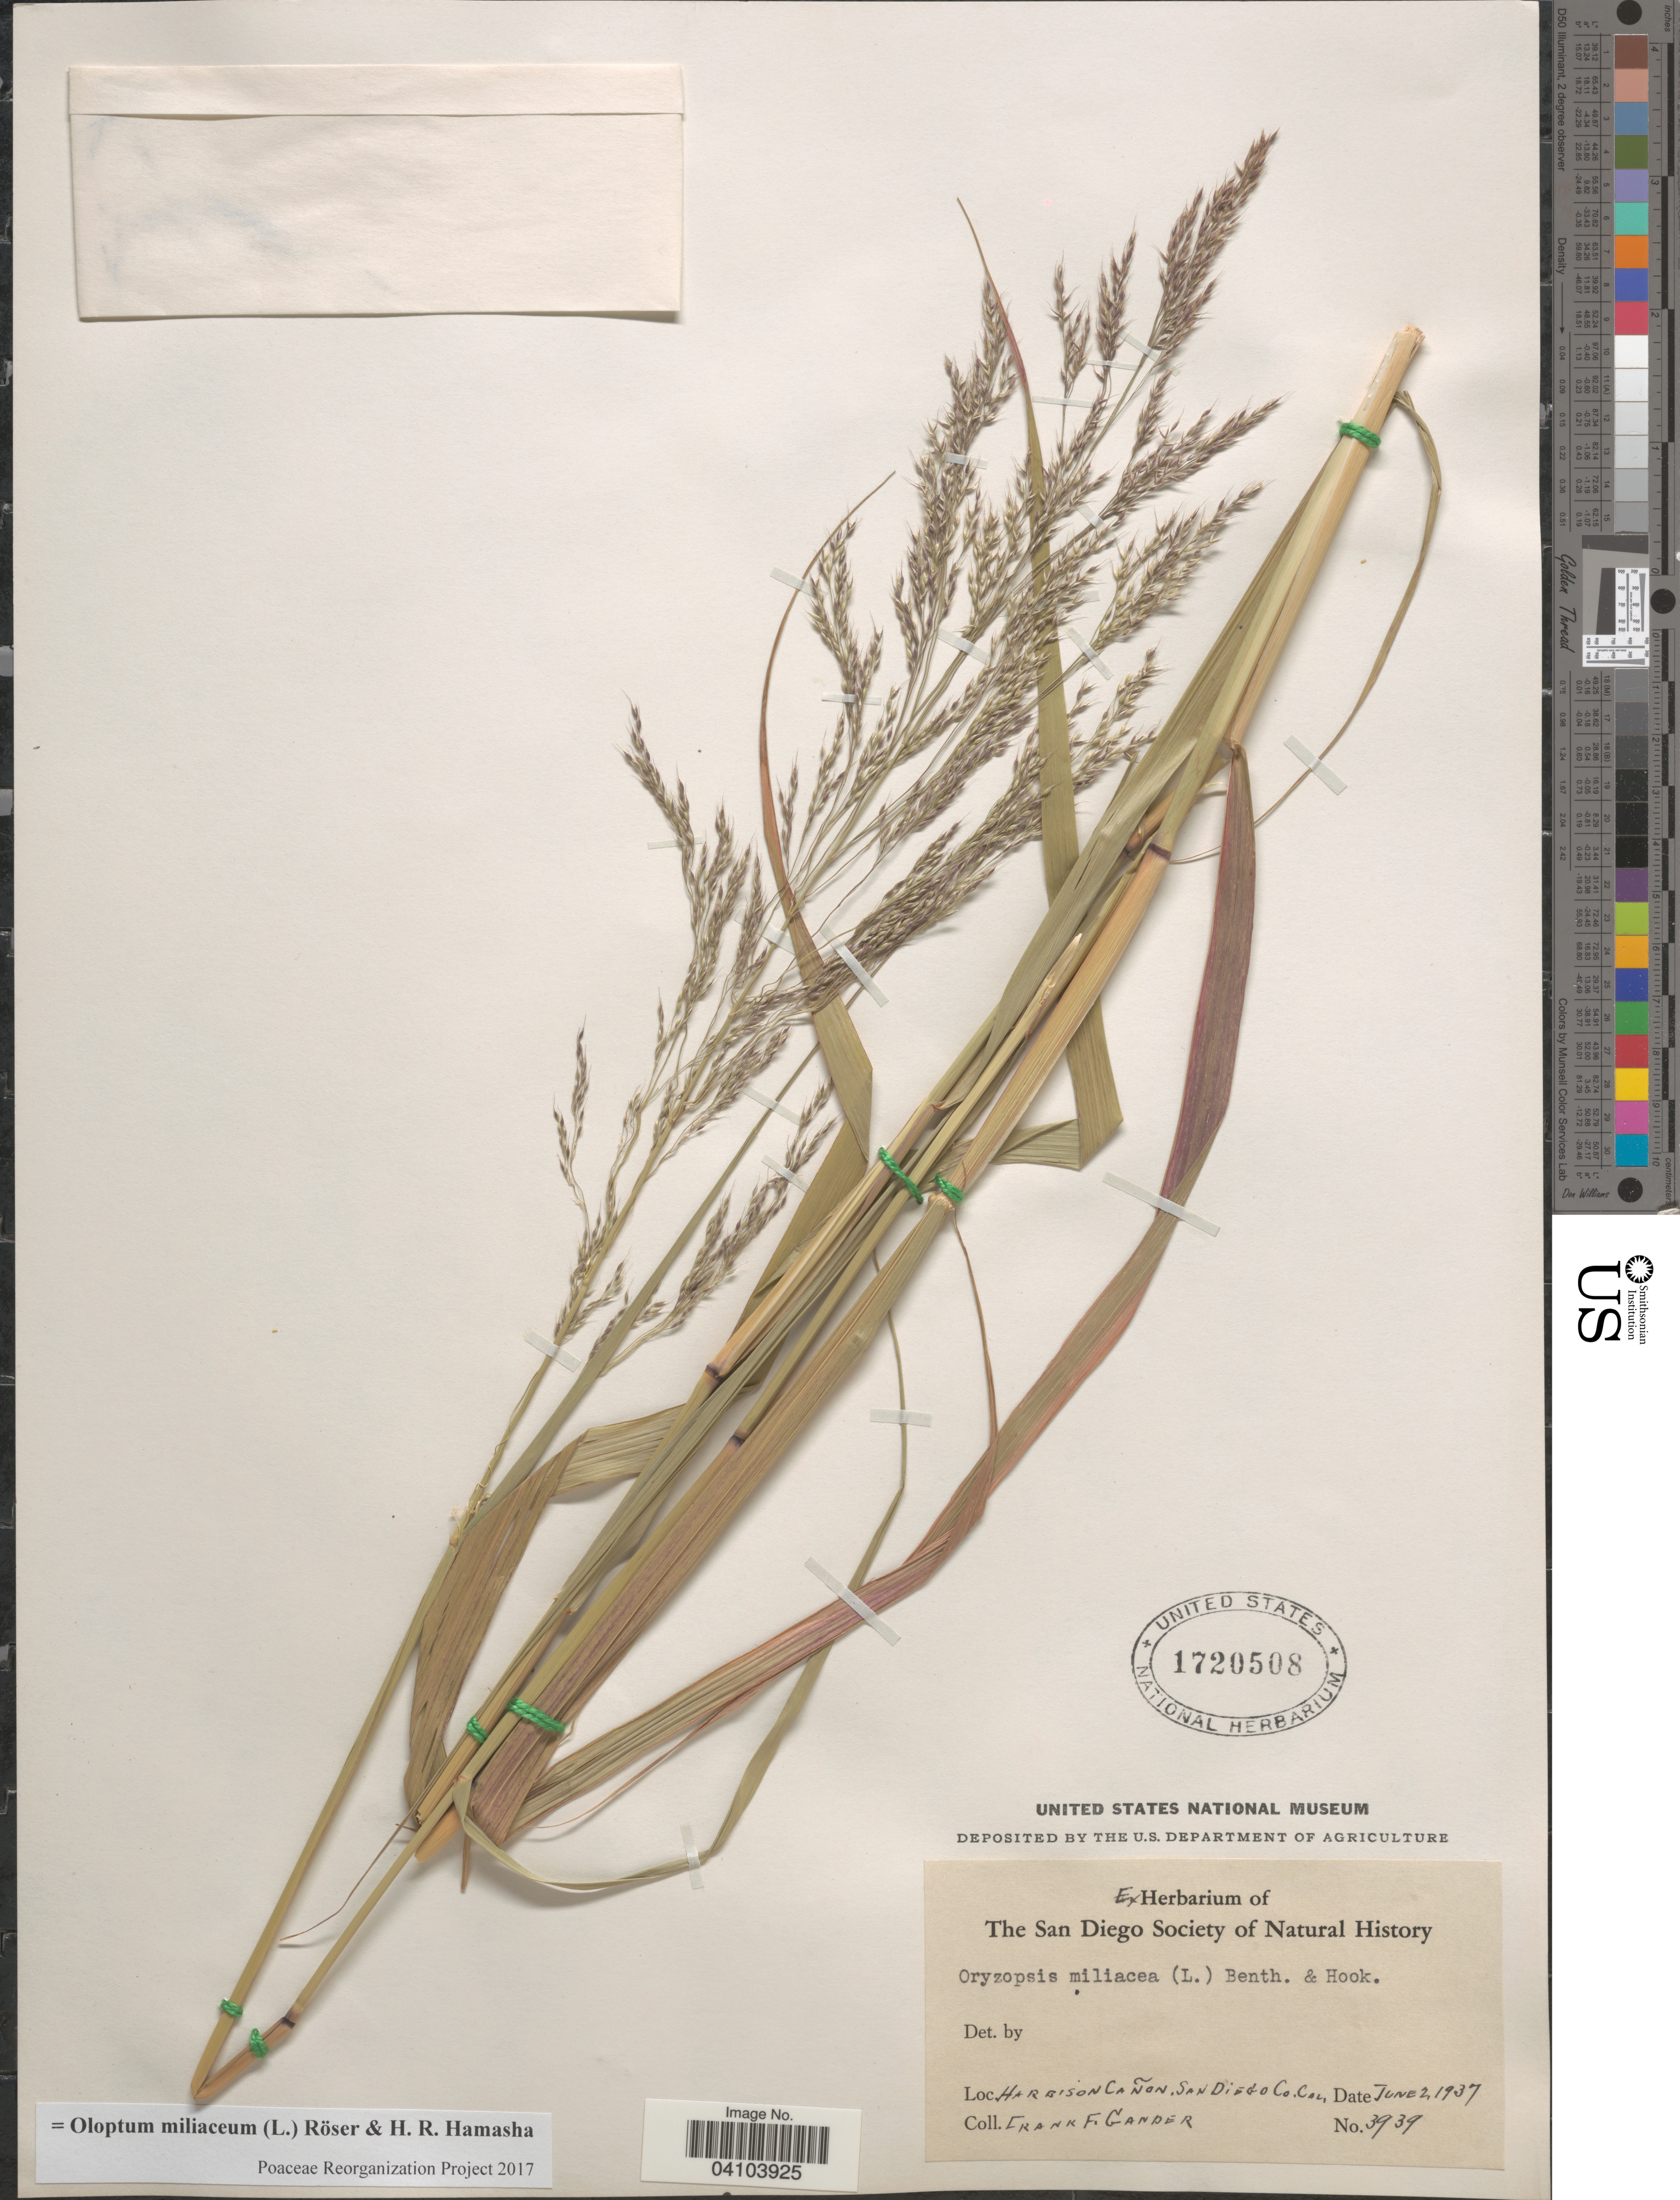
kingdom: Plantae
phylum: Tracheophyta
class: Liliopsida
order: Poales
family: Poaceae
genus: Oloptum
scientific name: Oloptum miliaceum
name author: Röser & H. R. Hamasha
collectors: F. Gander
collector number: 3939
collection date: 1937-06-02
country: United States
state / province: California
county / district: San Diego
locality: Harbison Cañon, San Diego Co.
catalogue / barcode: US 1720508